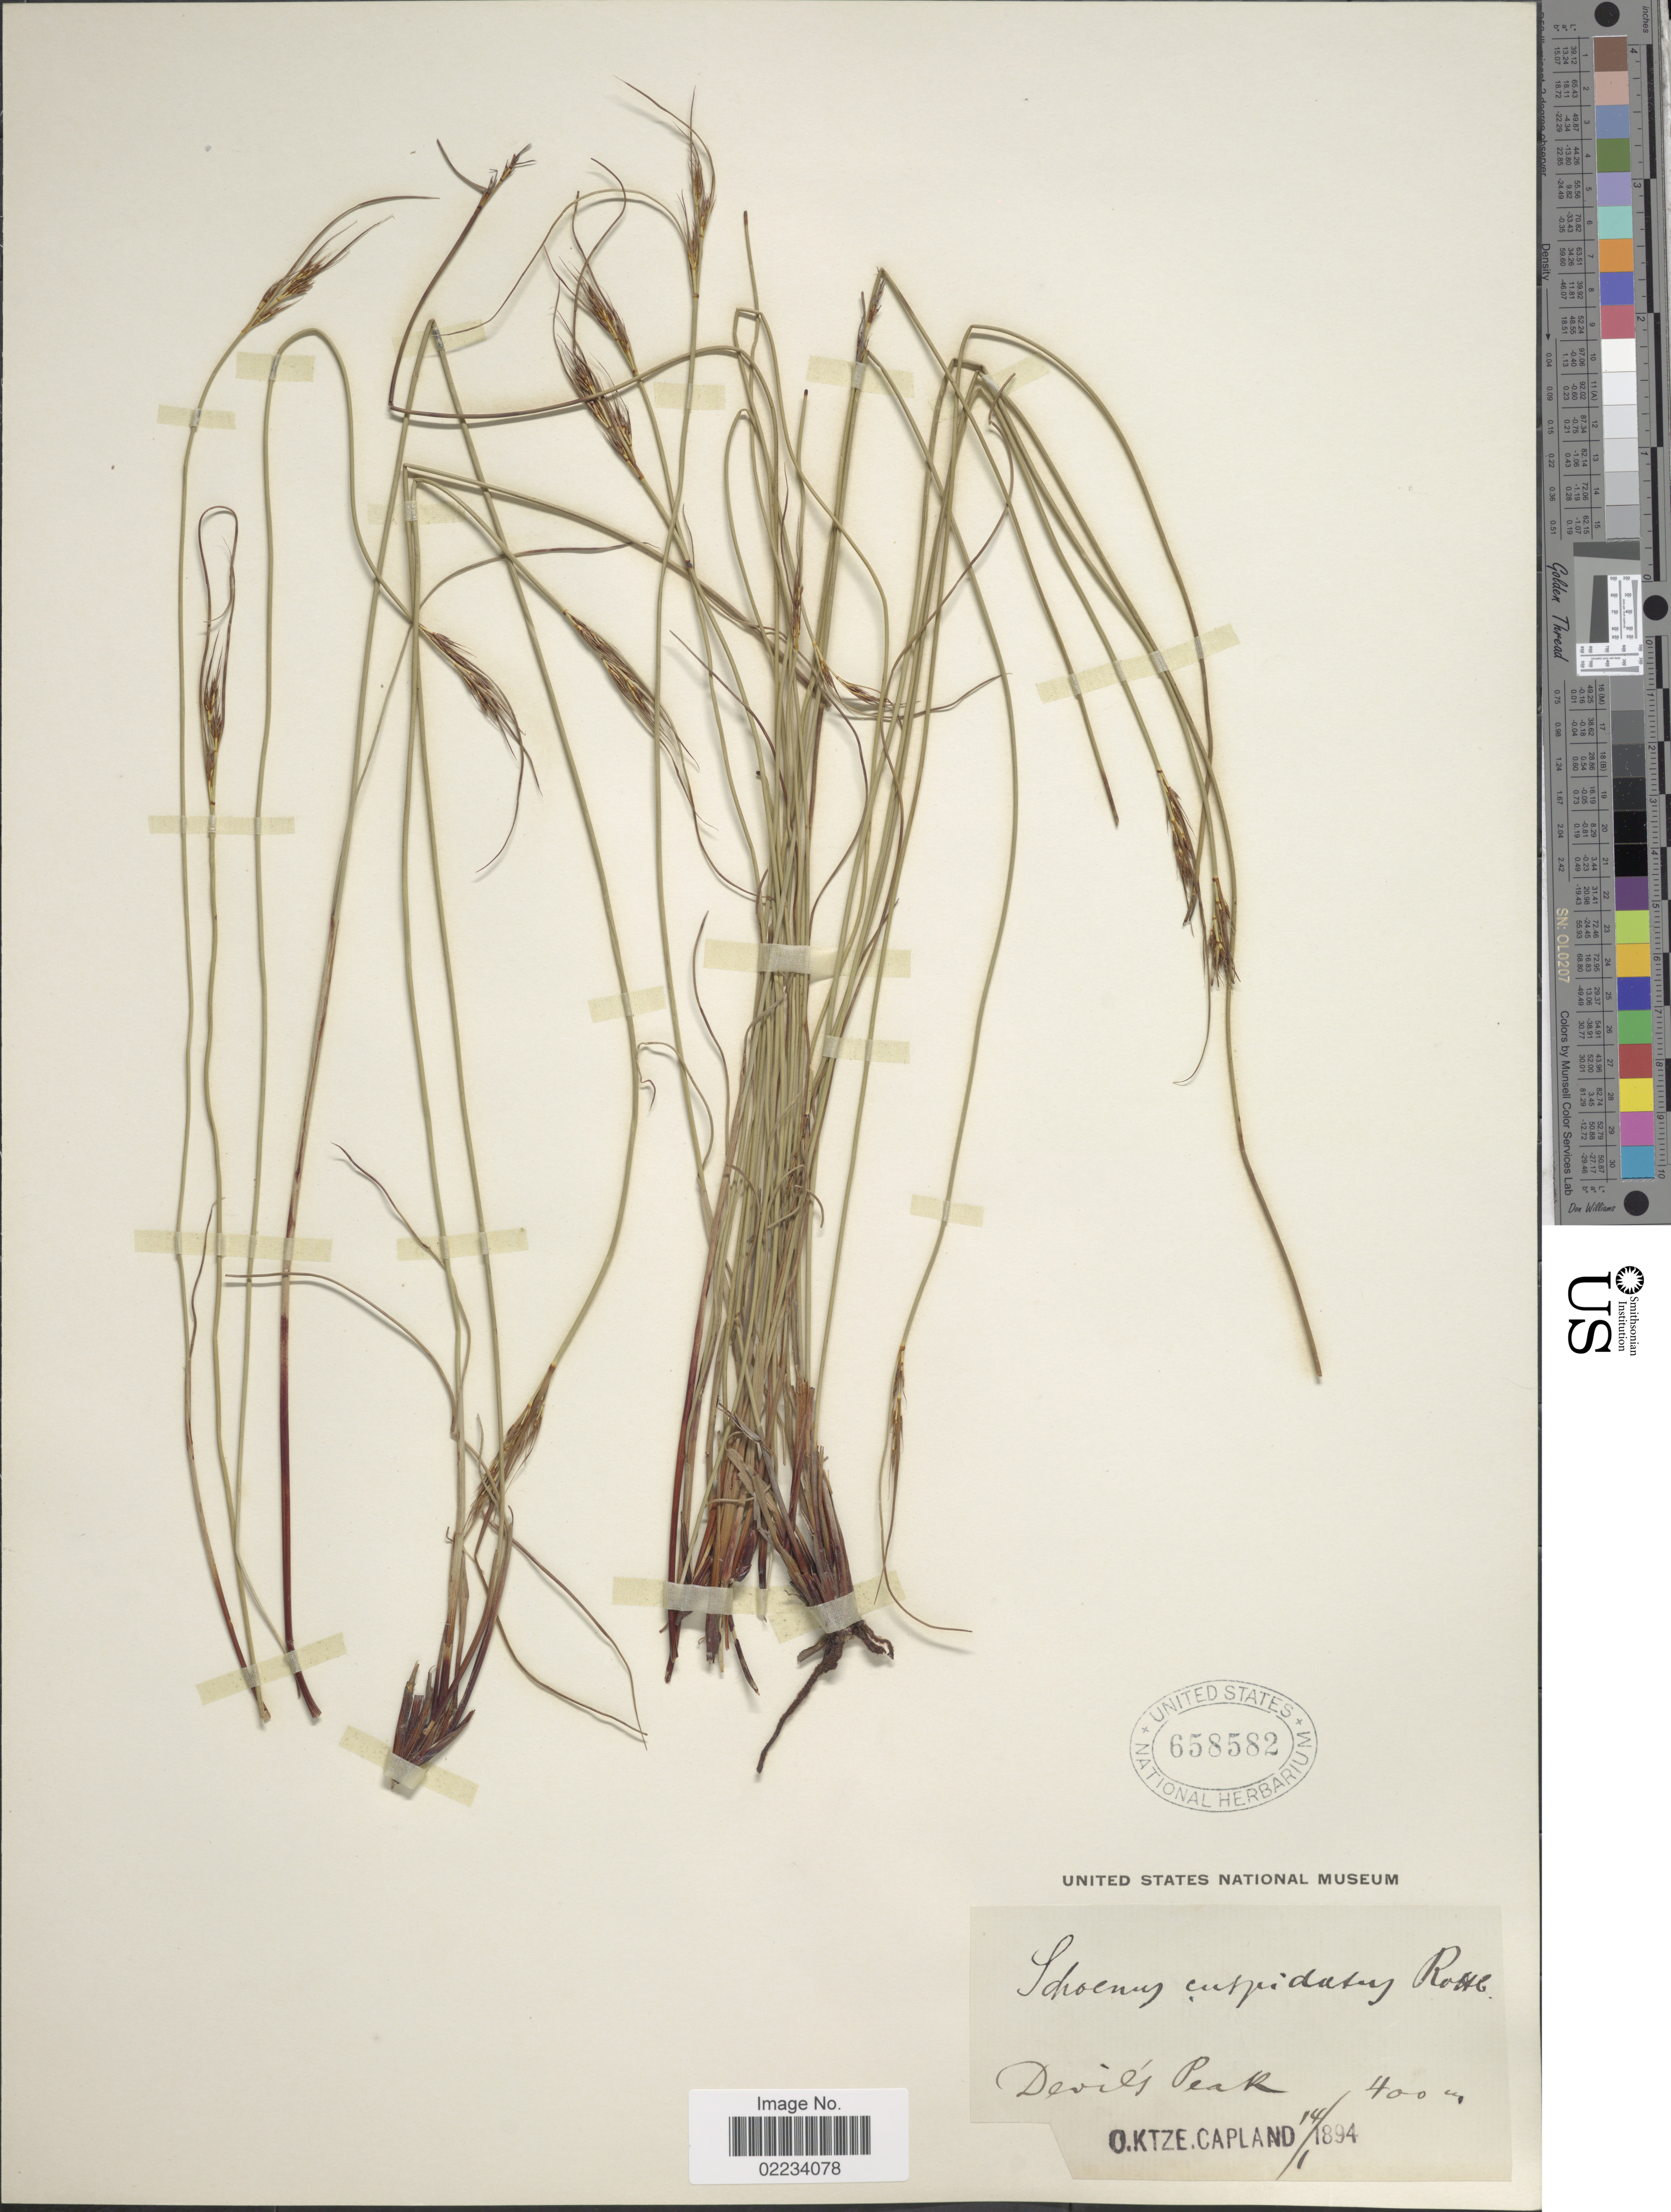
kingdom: Plantae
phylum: Tracheophyta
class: Liliopsida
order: Poales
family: Cyperaceae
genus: Schoenus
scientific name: Schoenus cuspidatus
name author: Rottb.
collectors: O. Ktze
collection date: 1894-01-14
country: South Africa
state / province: Western Cape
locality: Devil's Peak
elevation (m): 400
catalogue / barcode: US 658582